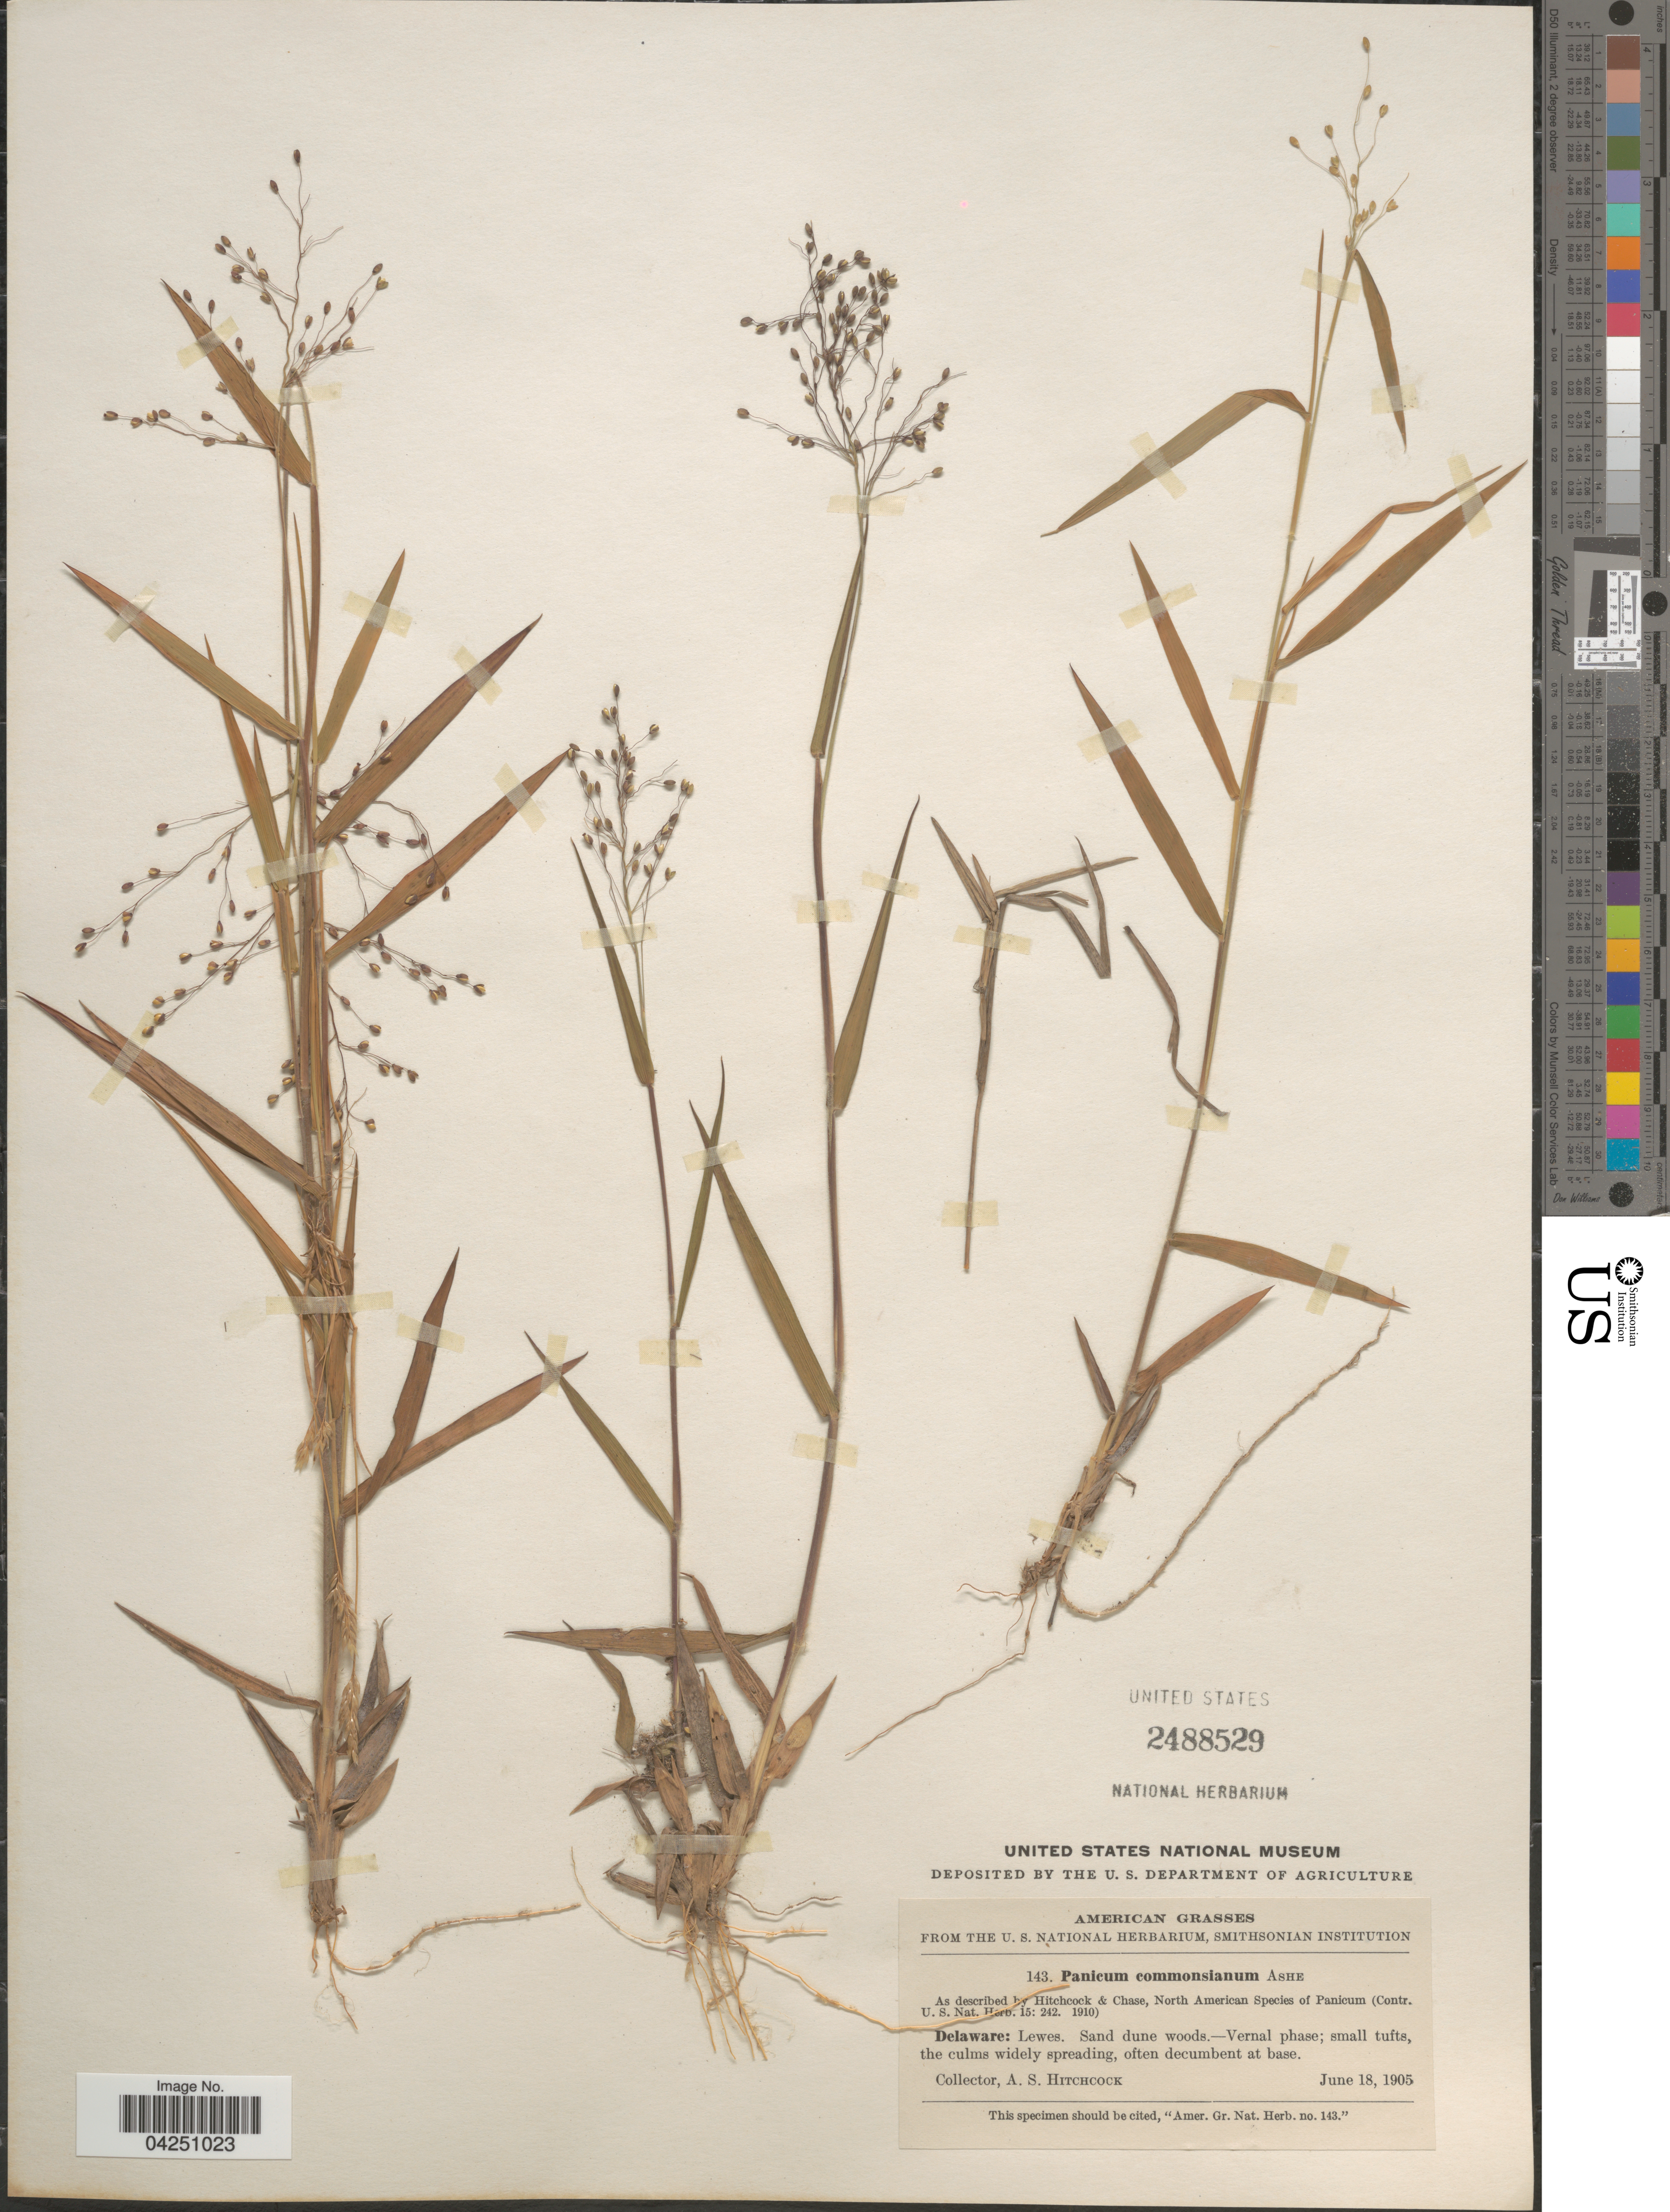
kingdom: Plantae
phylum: Tracheophyta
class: Liliopsida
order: Poales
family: Poaceae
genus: Dichanthelium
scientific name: Dichanthelium acuminatum var. acuminatum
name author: (Sw.) Gould & C.A. Clark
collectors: A. S. Hitchcock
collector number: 143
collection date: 1905-06-18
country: United States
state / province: Delaware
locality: Lewes.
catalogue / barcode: US 2488529